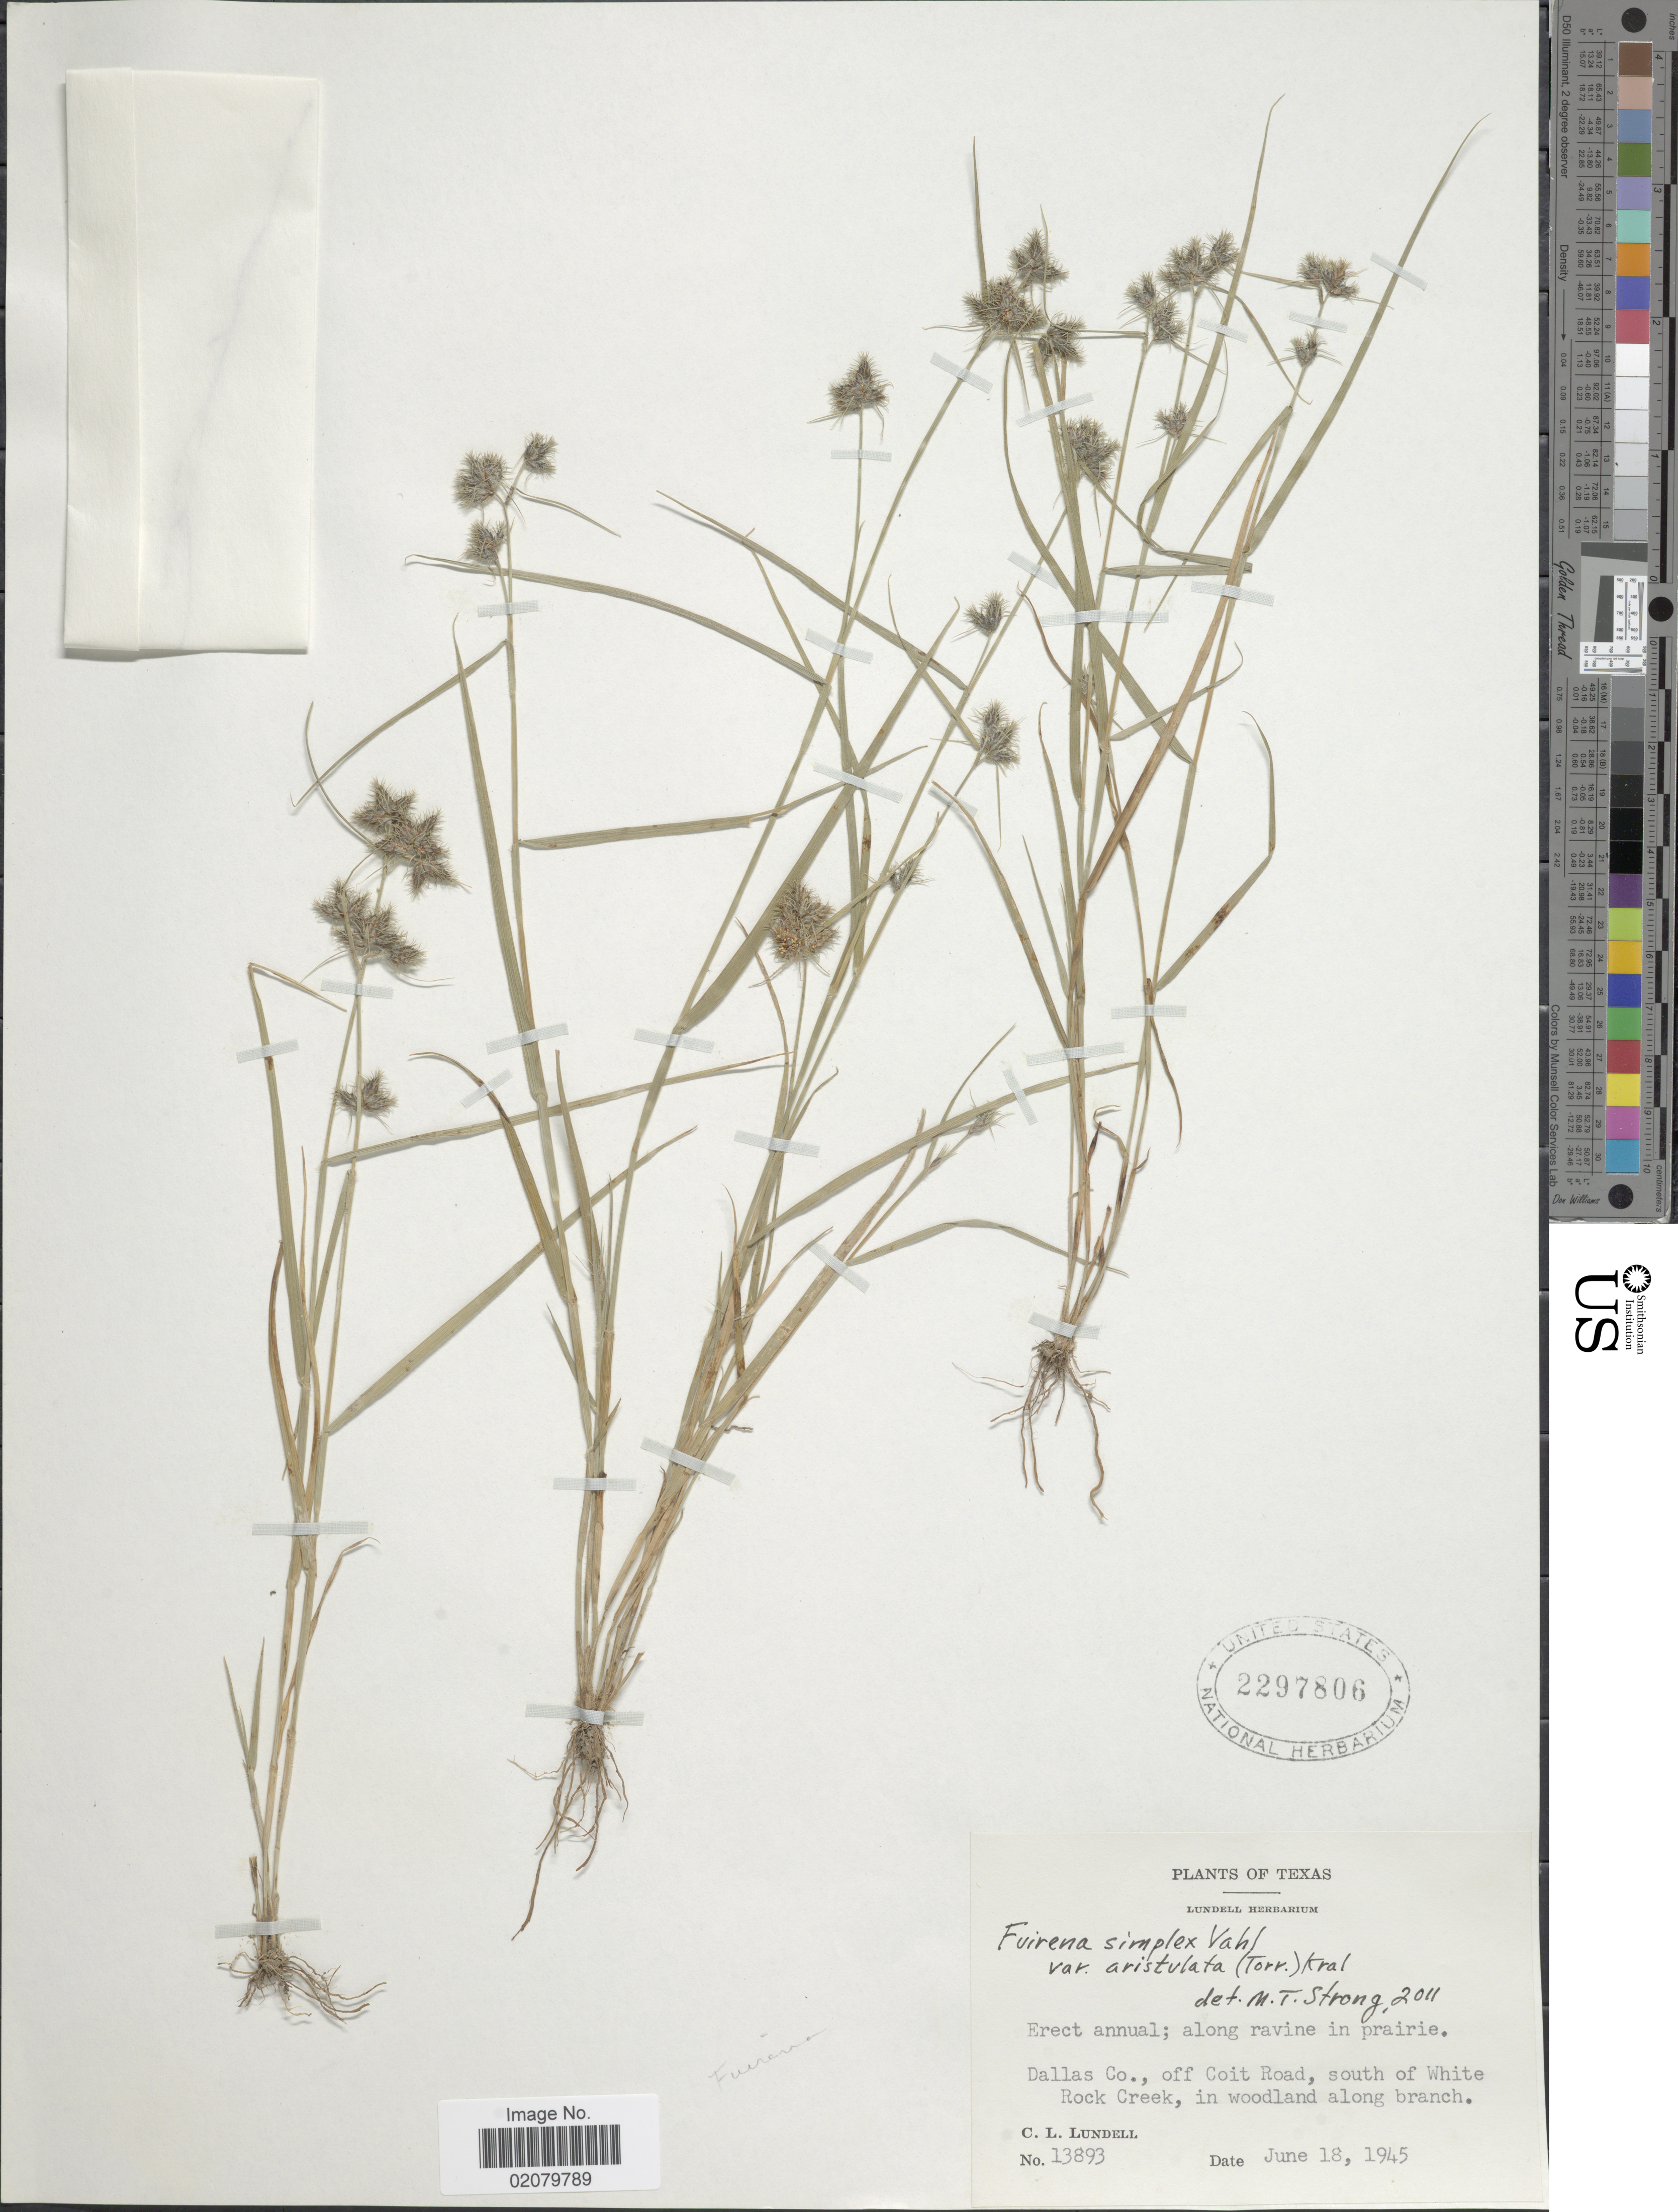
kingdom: Plantae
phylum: Tracheophyta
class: Liliopsida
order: Poales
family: Cyperaceae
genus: Fuirena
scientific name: Fuirena simplex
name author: Vahl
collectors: C. L. Lundell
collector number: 13893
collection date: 1945-06-18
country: United States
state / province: Texas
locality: Dallas Co., off Coit Road, south of White Rock Creek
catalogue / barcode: US 2297806